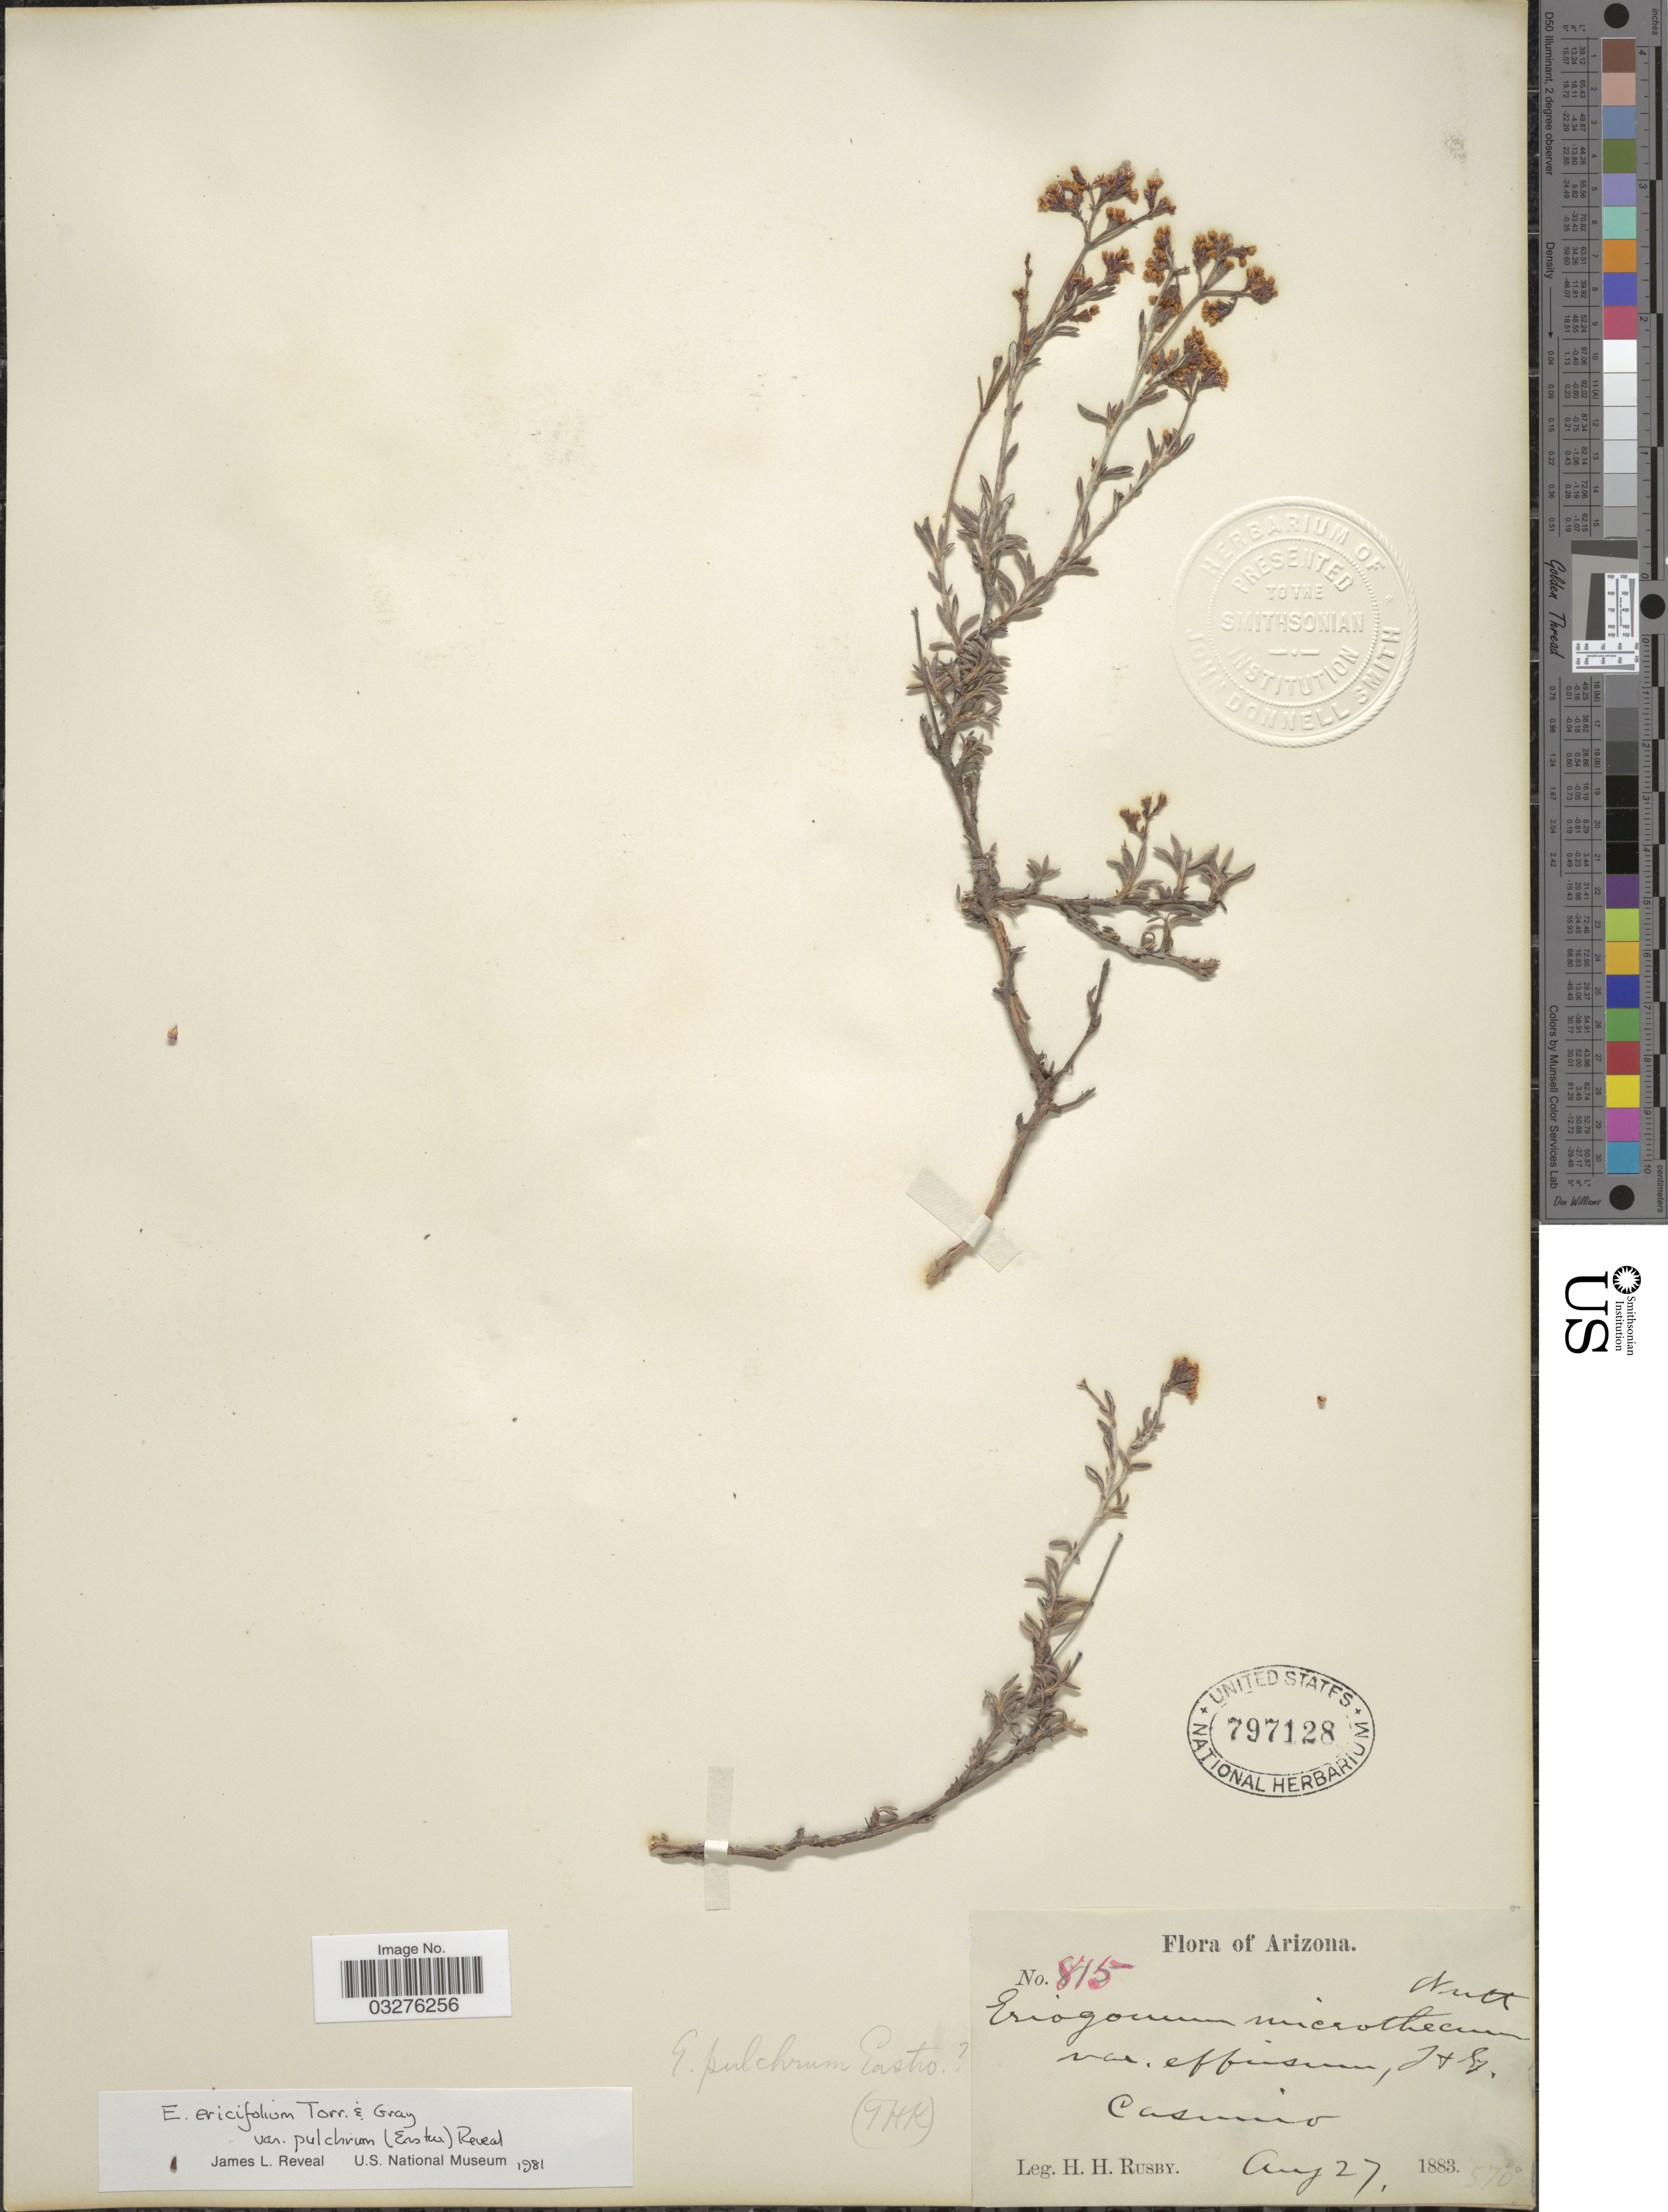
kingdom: Plantae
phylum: Tracheophyta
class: Magnoliopsida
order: Caryophyllales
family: Polygonaceae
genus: Eriogonum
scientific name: Eriogonum ericifolium var. pulchrum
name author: (Eastw.) Reveal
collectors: H. H. Rusby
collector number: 815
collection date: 1883-08-27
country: United States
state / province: Arizona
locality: Casnino.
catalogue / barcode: US 797128